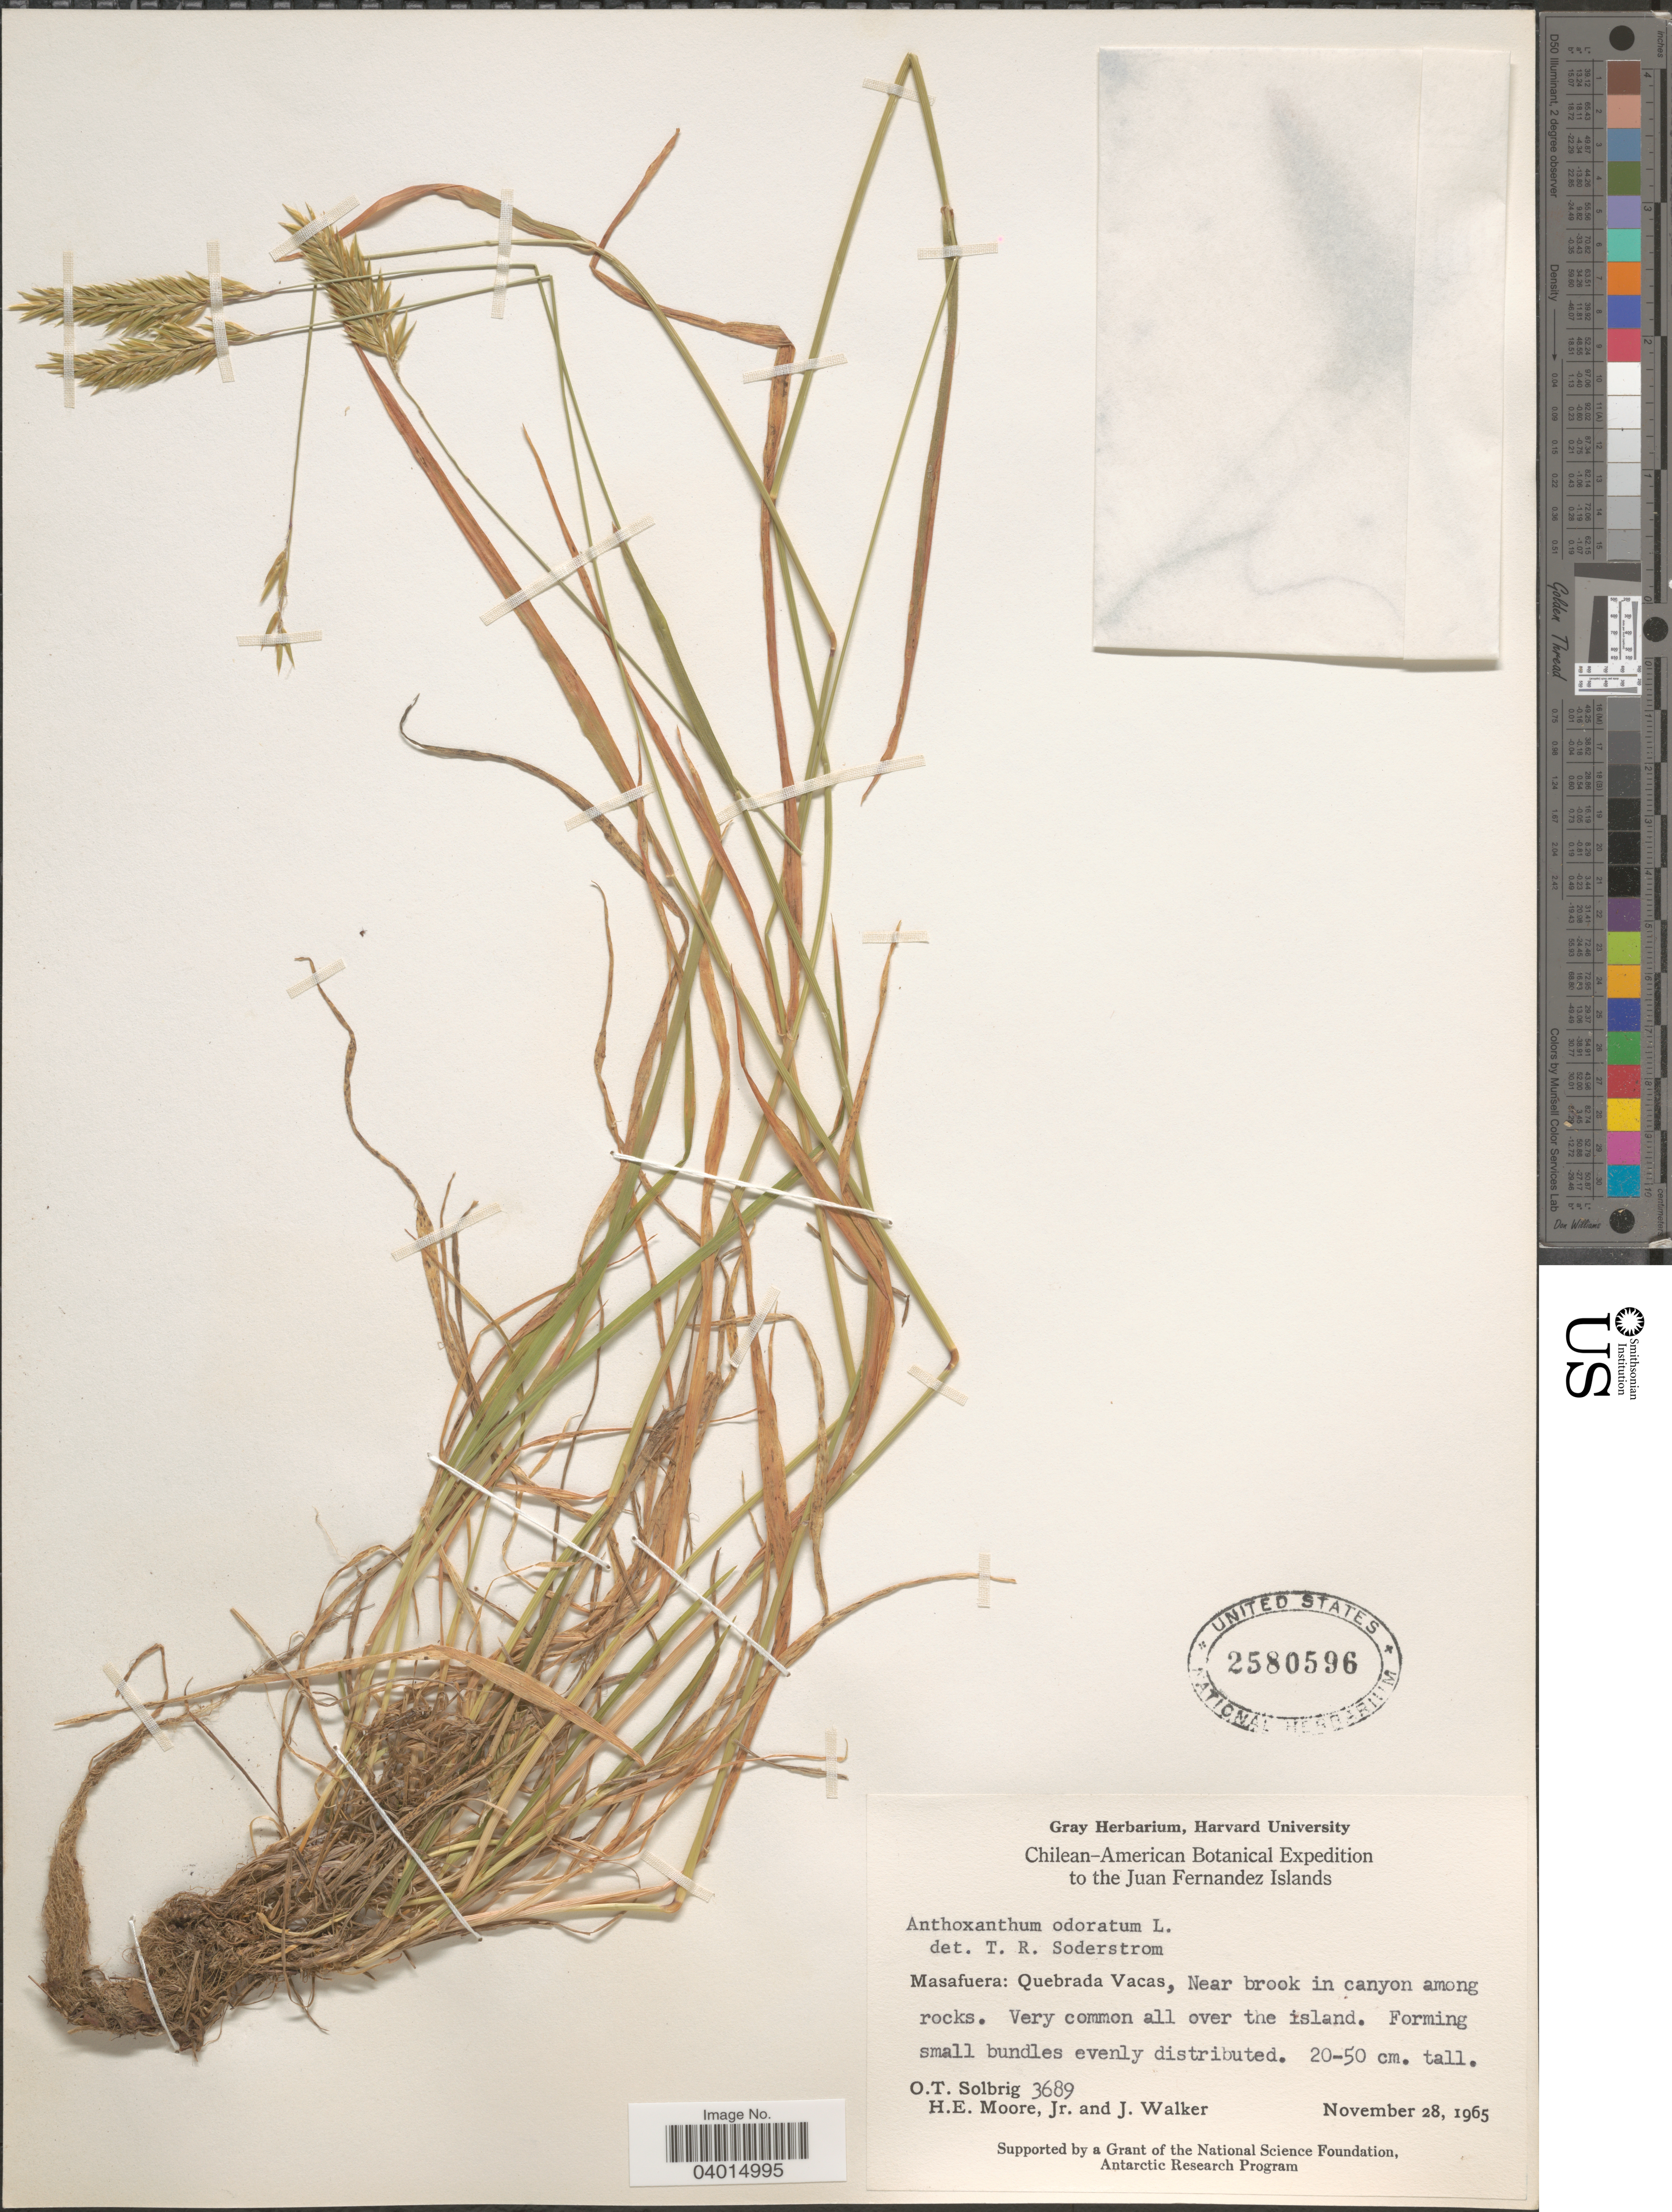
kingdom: Plantae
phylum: Tracheophyta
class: Liliopsida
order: Poales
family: Poaceae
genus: Anthoxanthum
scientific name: Anthoxanthum odoratum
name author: L.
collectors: O. T. Solbrig, H. Moore & J. Walker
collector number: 3689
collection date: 1965-11-28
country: Chile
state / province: Valparaíso (V)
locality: Juan Fernandez Islands. Masafuera: Quebrada Vacas, Near brook in canyon among rocks. Very common all over the island.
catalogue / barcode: US 2580596